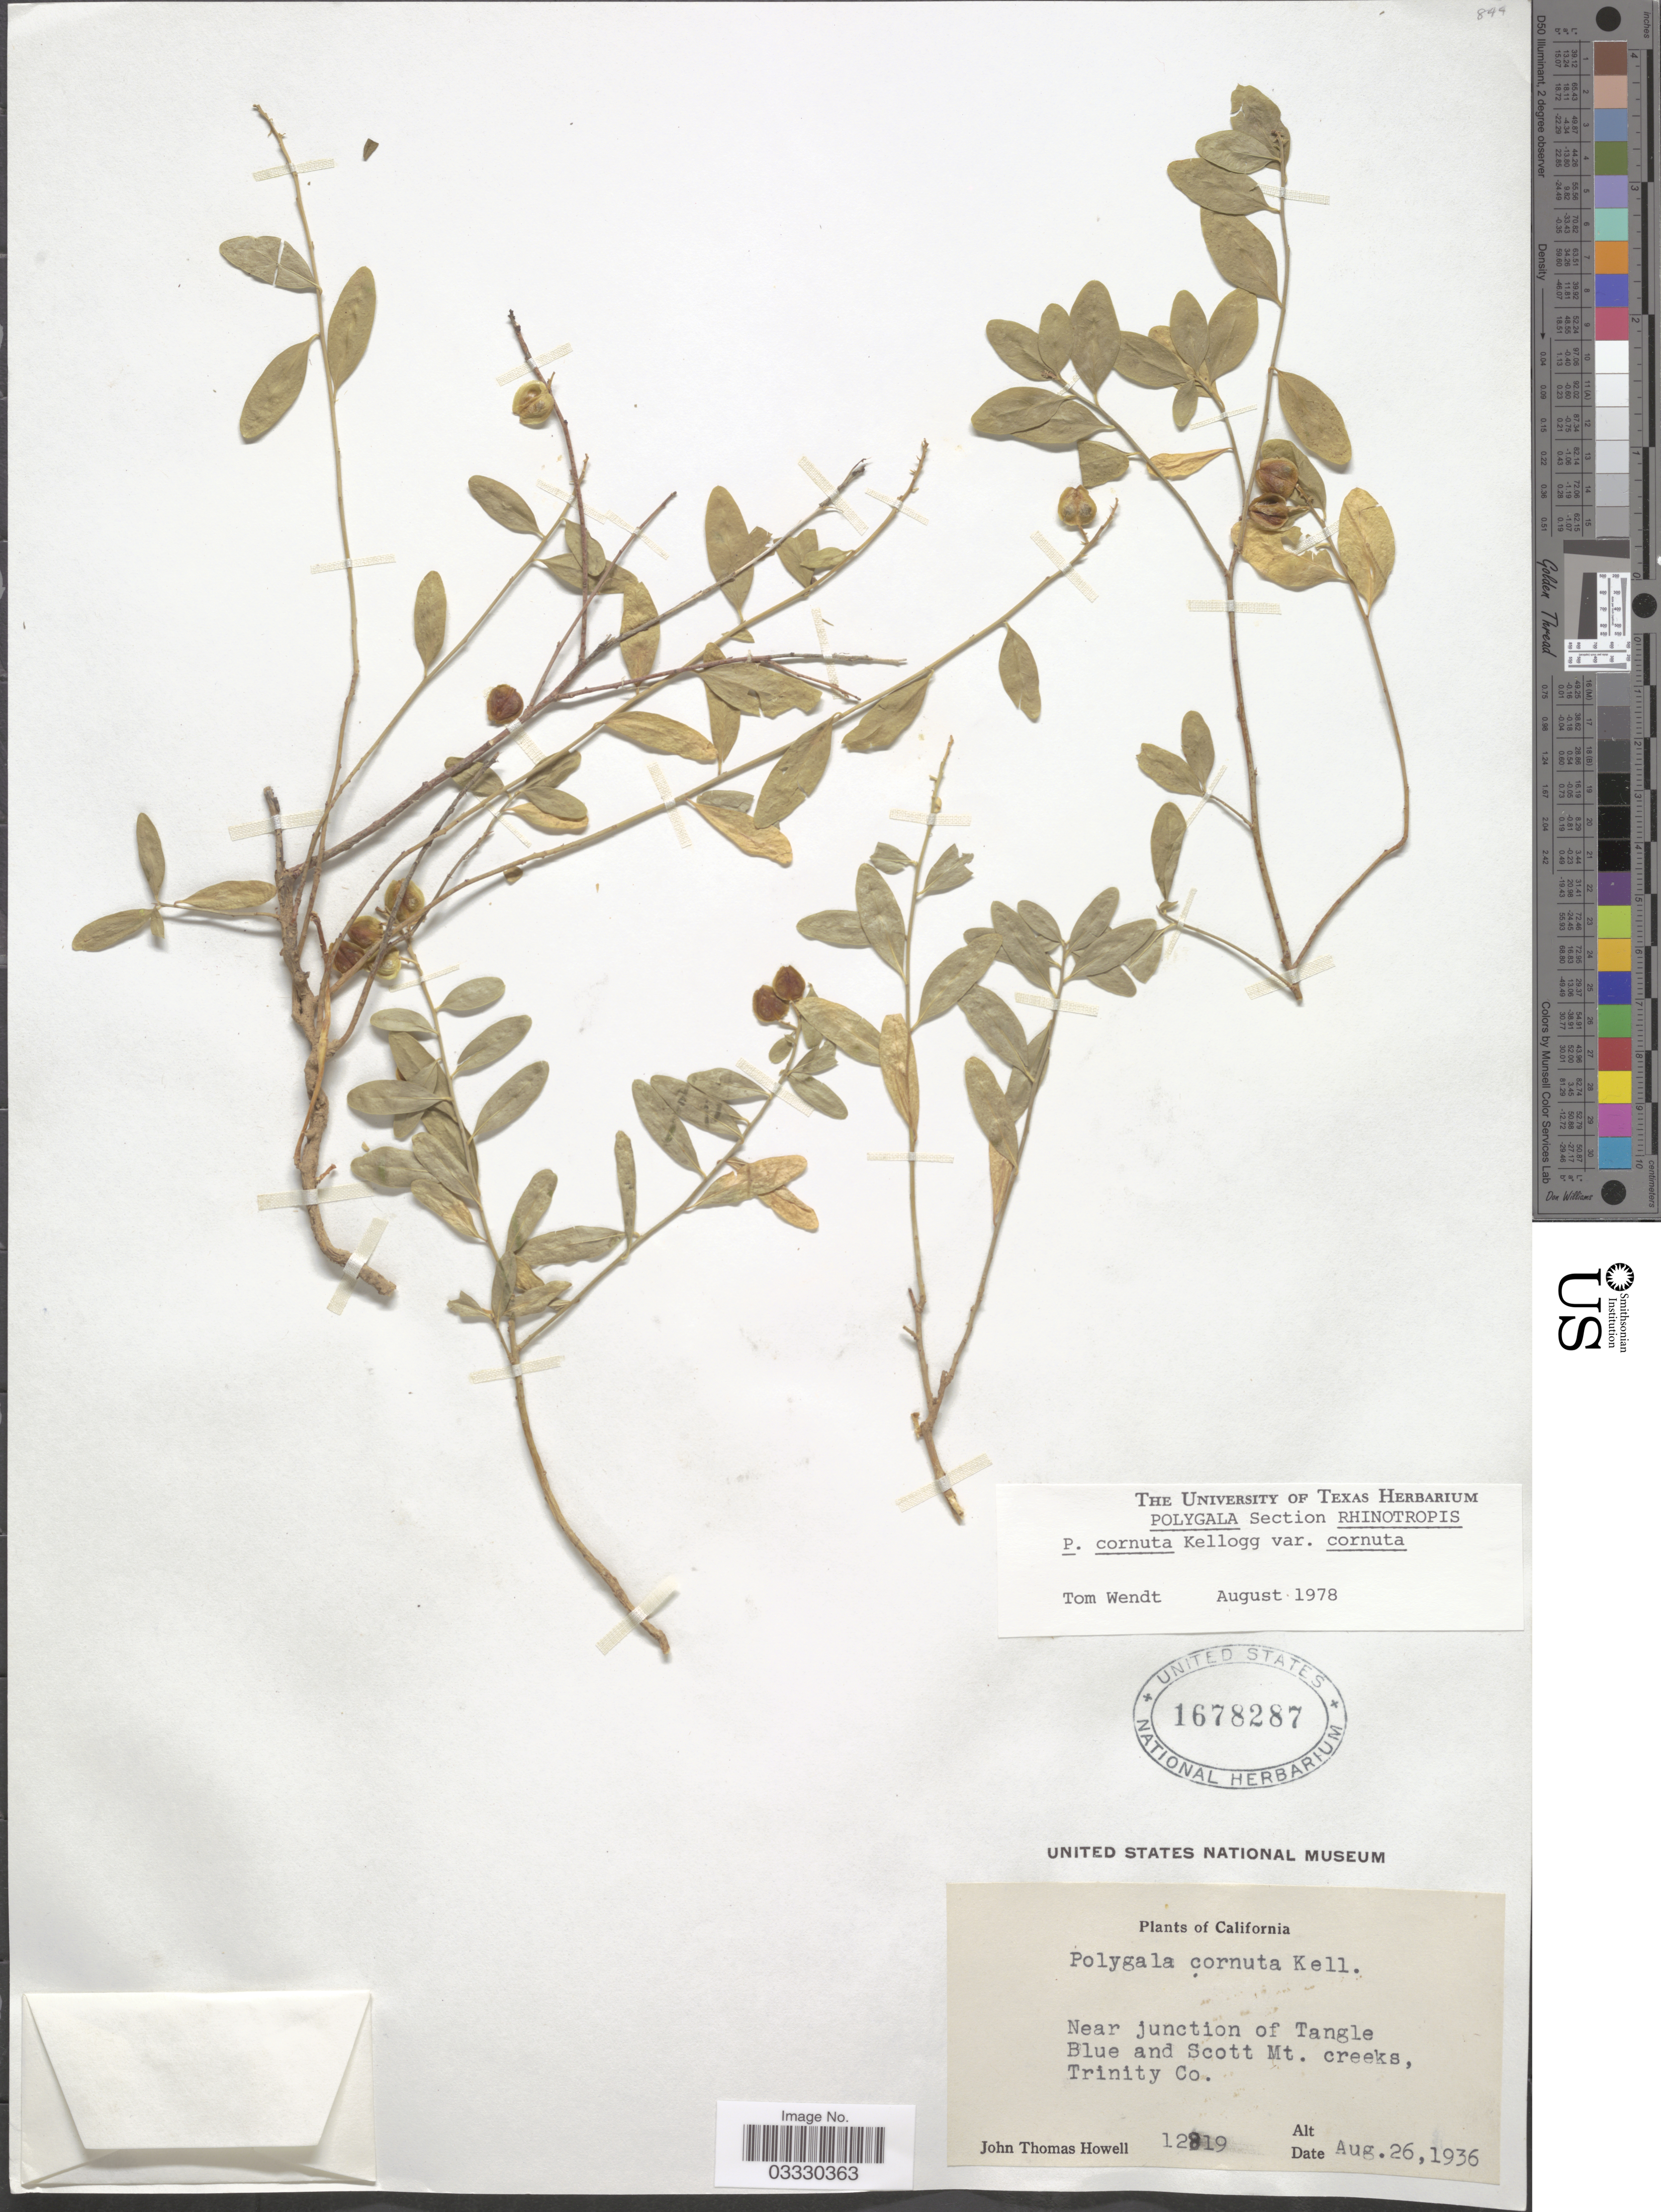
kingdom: Plantae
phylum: Tracheophyta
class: Magnoliopsida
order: Fabales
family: Polygalaceae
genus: Rhinotropis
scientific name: Rhinotropis cornuta var. cornuta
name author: (Kellogg) J.R. Abbott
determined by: Strong, Mark T., (BOT), Smithsonian Institution - National Museum of Natural History (UNITED STATES)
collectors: J. T. Howell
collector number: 12819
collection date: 1936-08-26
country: United States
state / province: California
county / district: Trinity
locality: Near junction of Tangle Blue and Scott Mt. creeks, Trinity Co.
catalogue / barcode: US 1678287